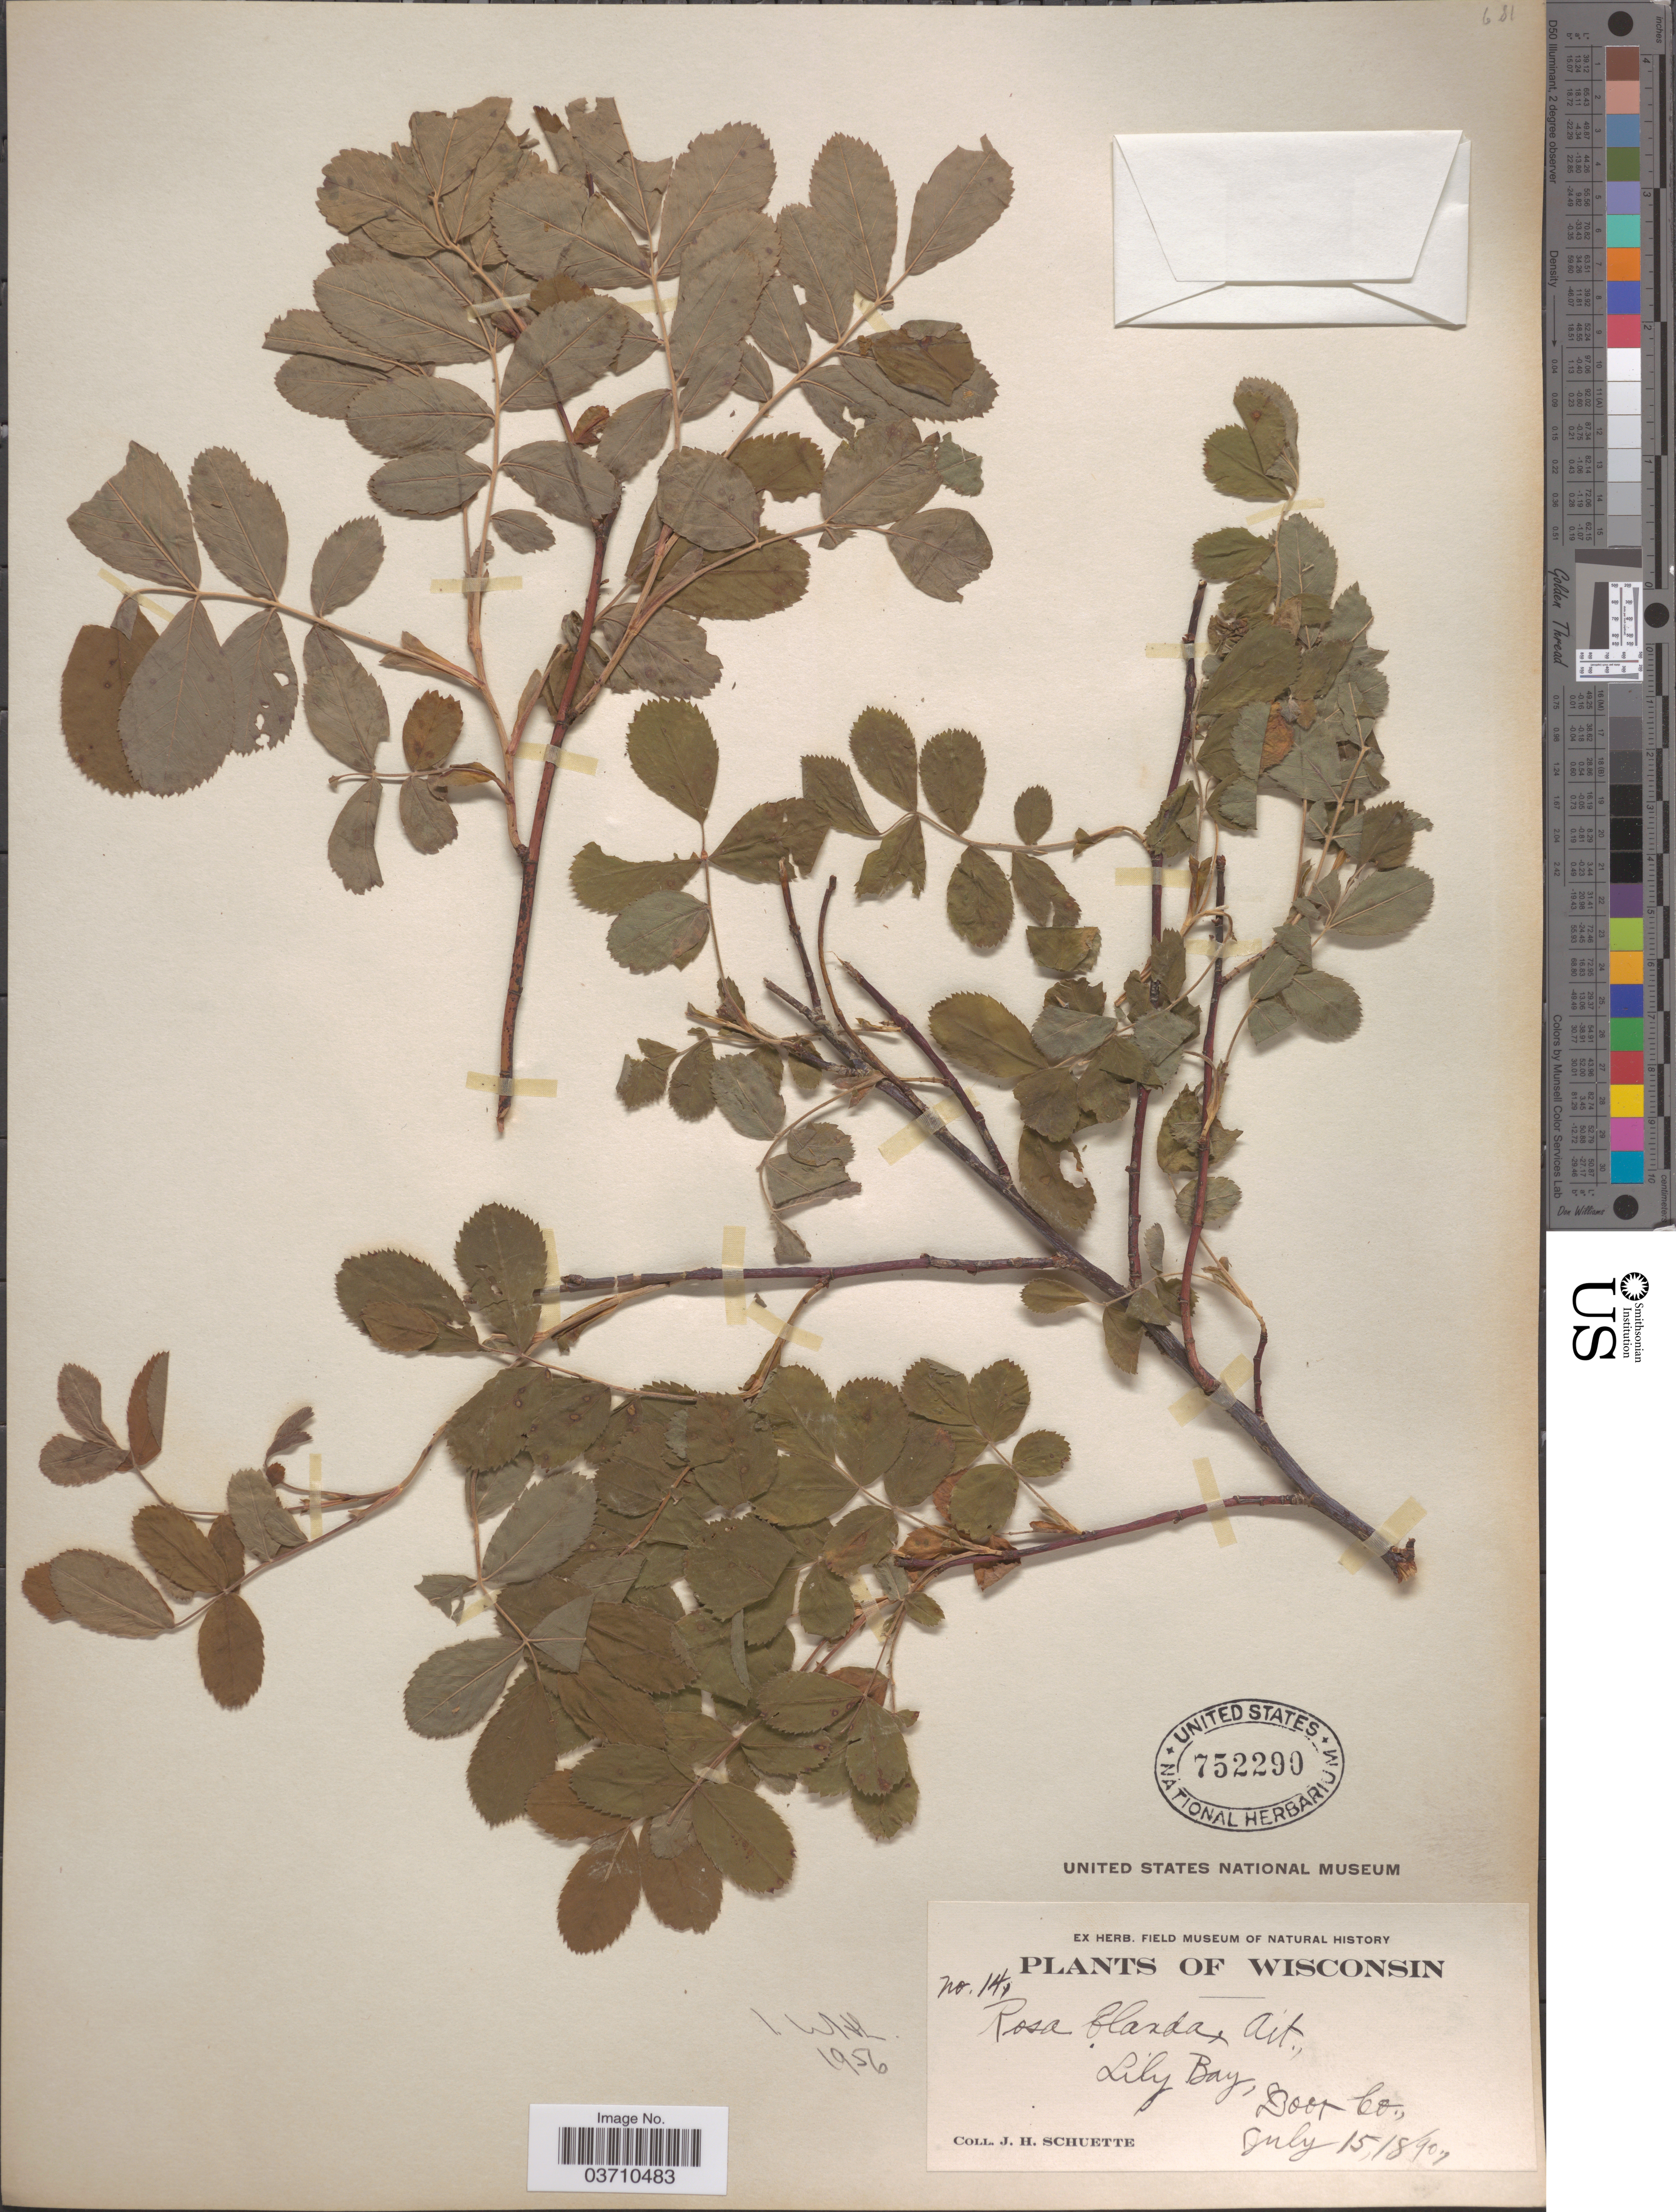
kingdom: Plantae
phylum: Tracheophyta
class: Magnoliopsida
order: Rosales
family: Rosaceae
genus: Rosa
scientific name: Rosa blanda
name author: Aiton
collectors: J. H. Schuette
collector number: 14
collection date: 1890-07-15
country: United States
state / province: Wisconsin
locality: Lily Bay, Door Co.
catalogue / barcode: US 752290